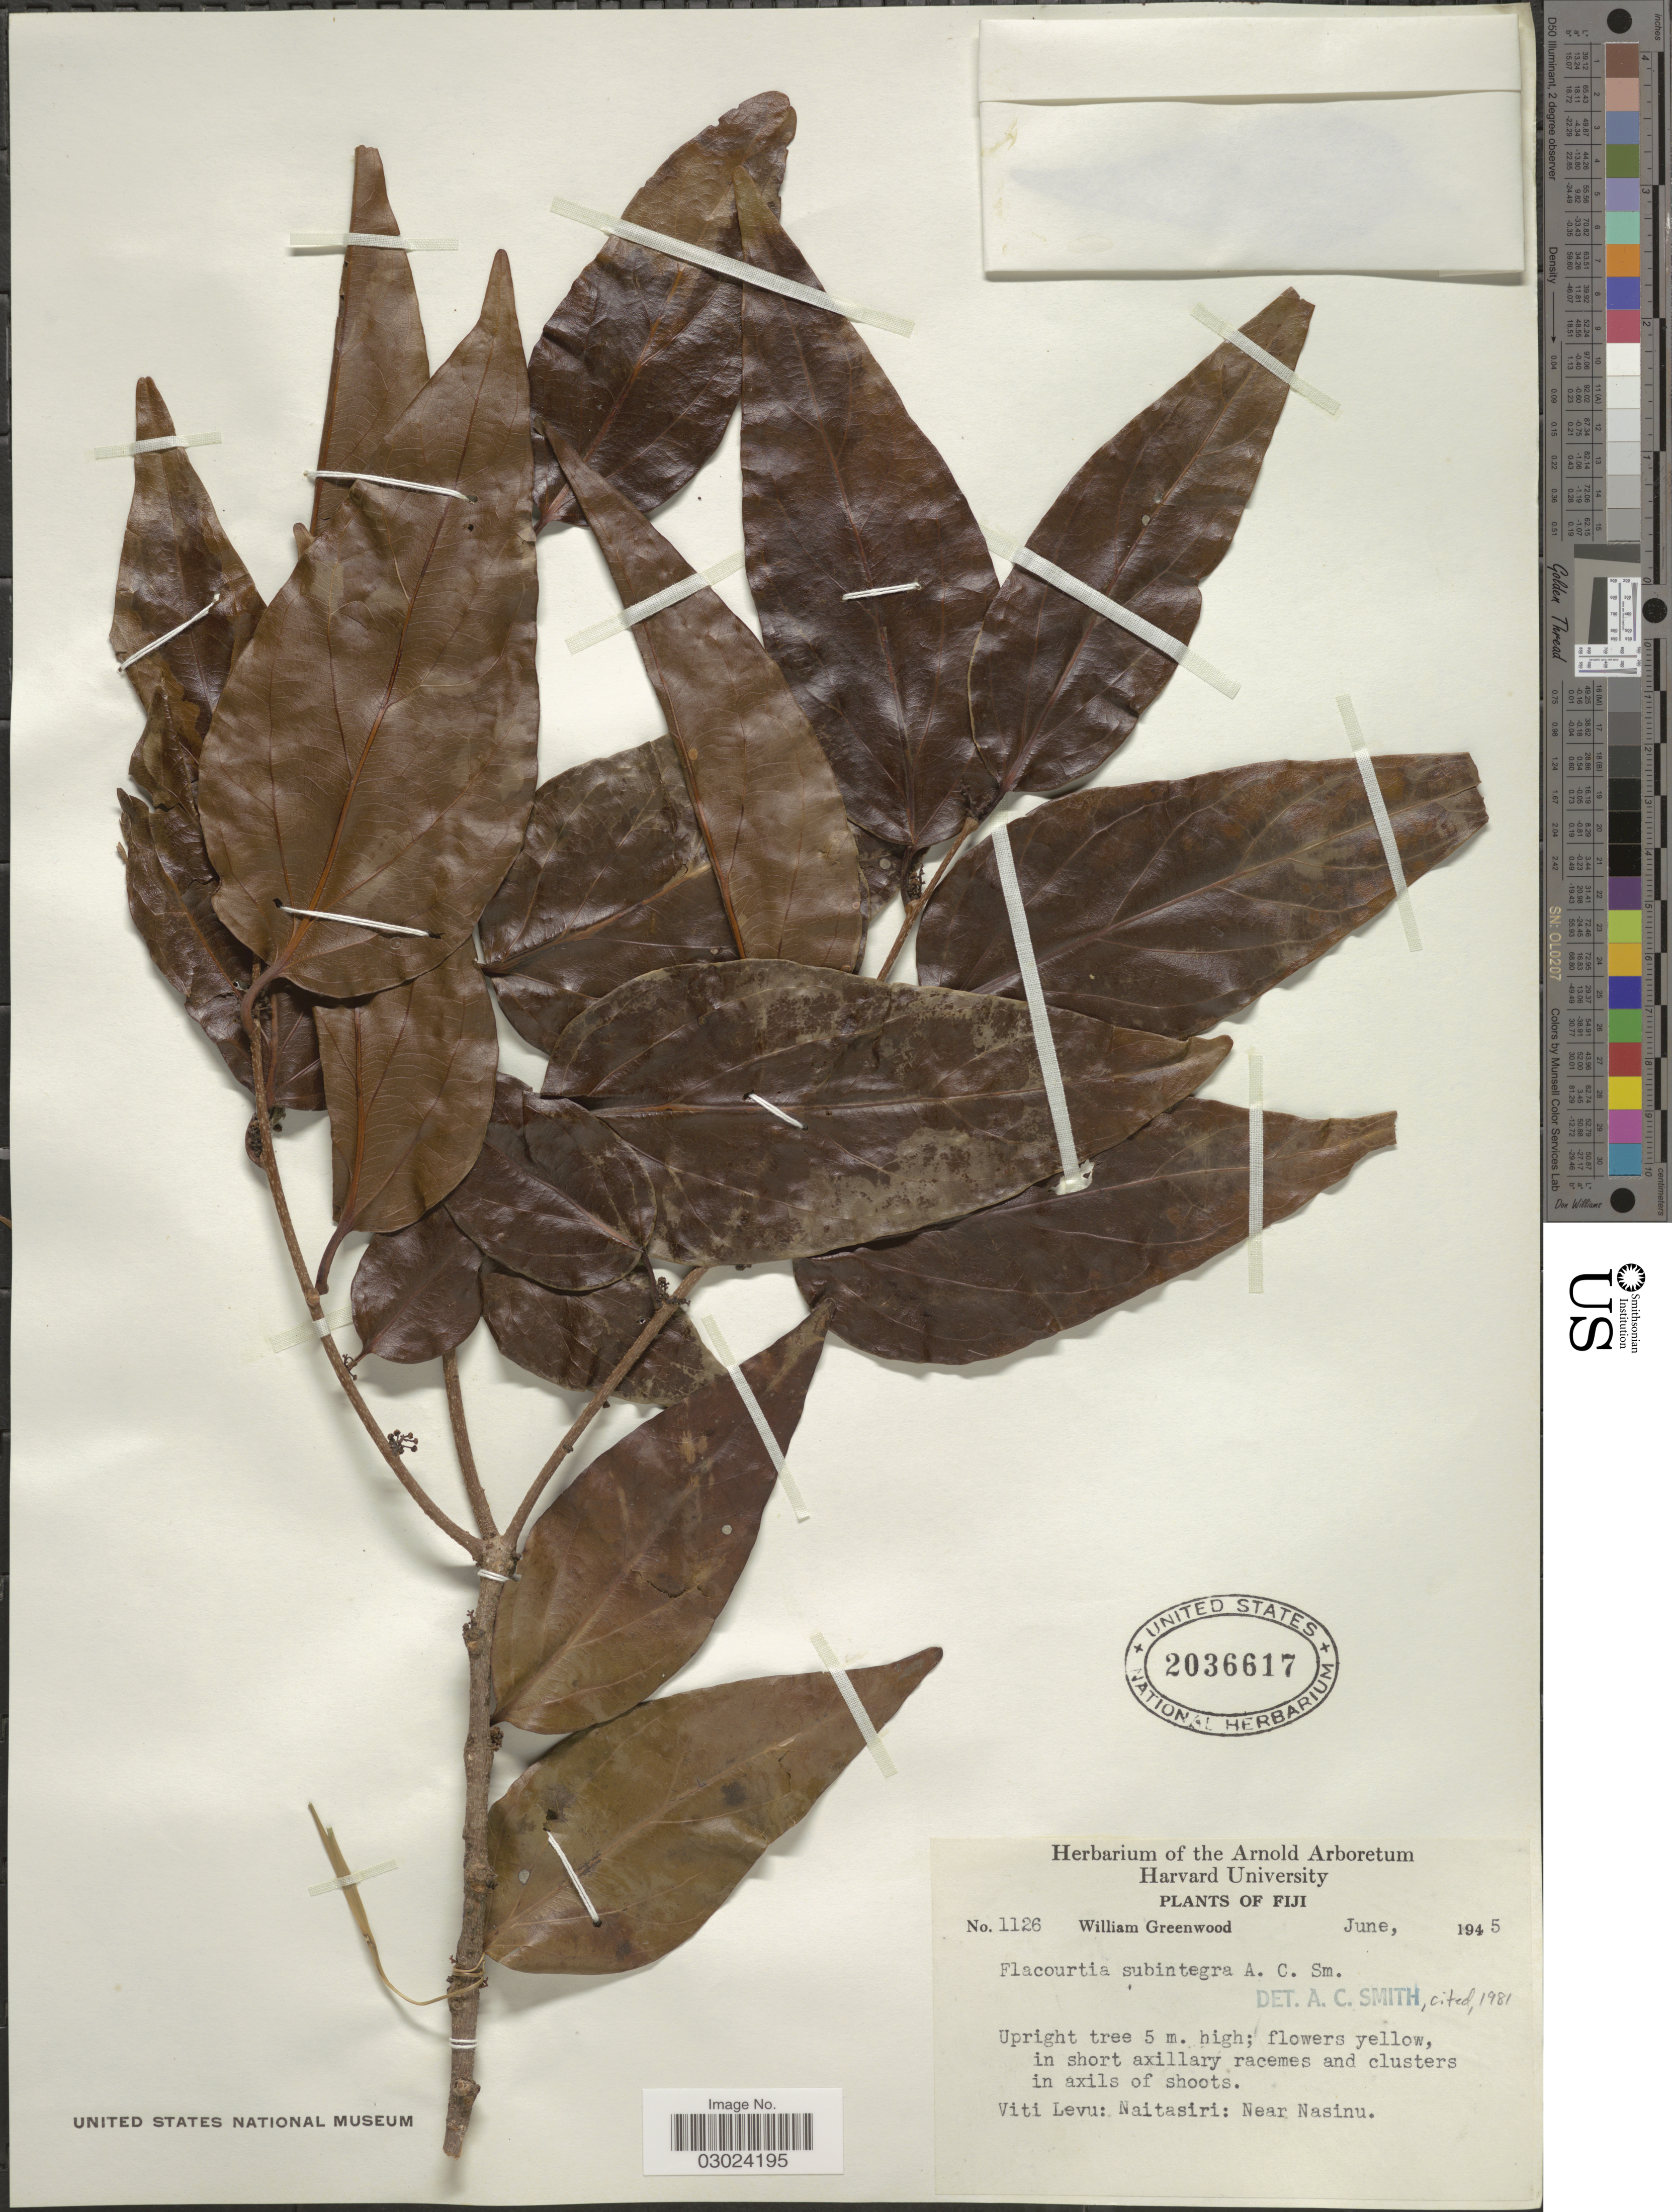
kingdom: Plantae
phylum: Tracheophyta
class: Magnoliopsida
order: Malpighiales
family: Salicaceae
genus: Flacourtia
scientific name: Flacourtia subintegra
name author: A.C. Sm.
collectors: W. Greenwood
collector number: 1126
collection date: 1945-06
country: Fiji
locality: Viti Levu: Lautoka: Naitasiri: Near Nasinu.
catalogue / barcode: US 2036617